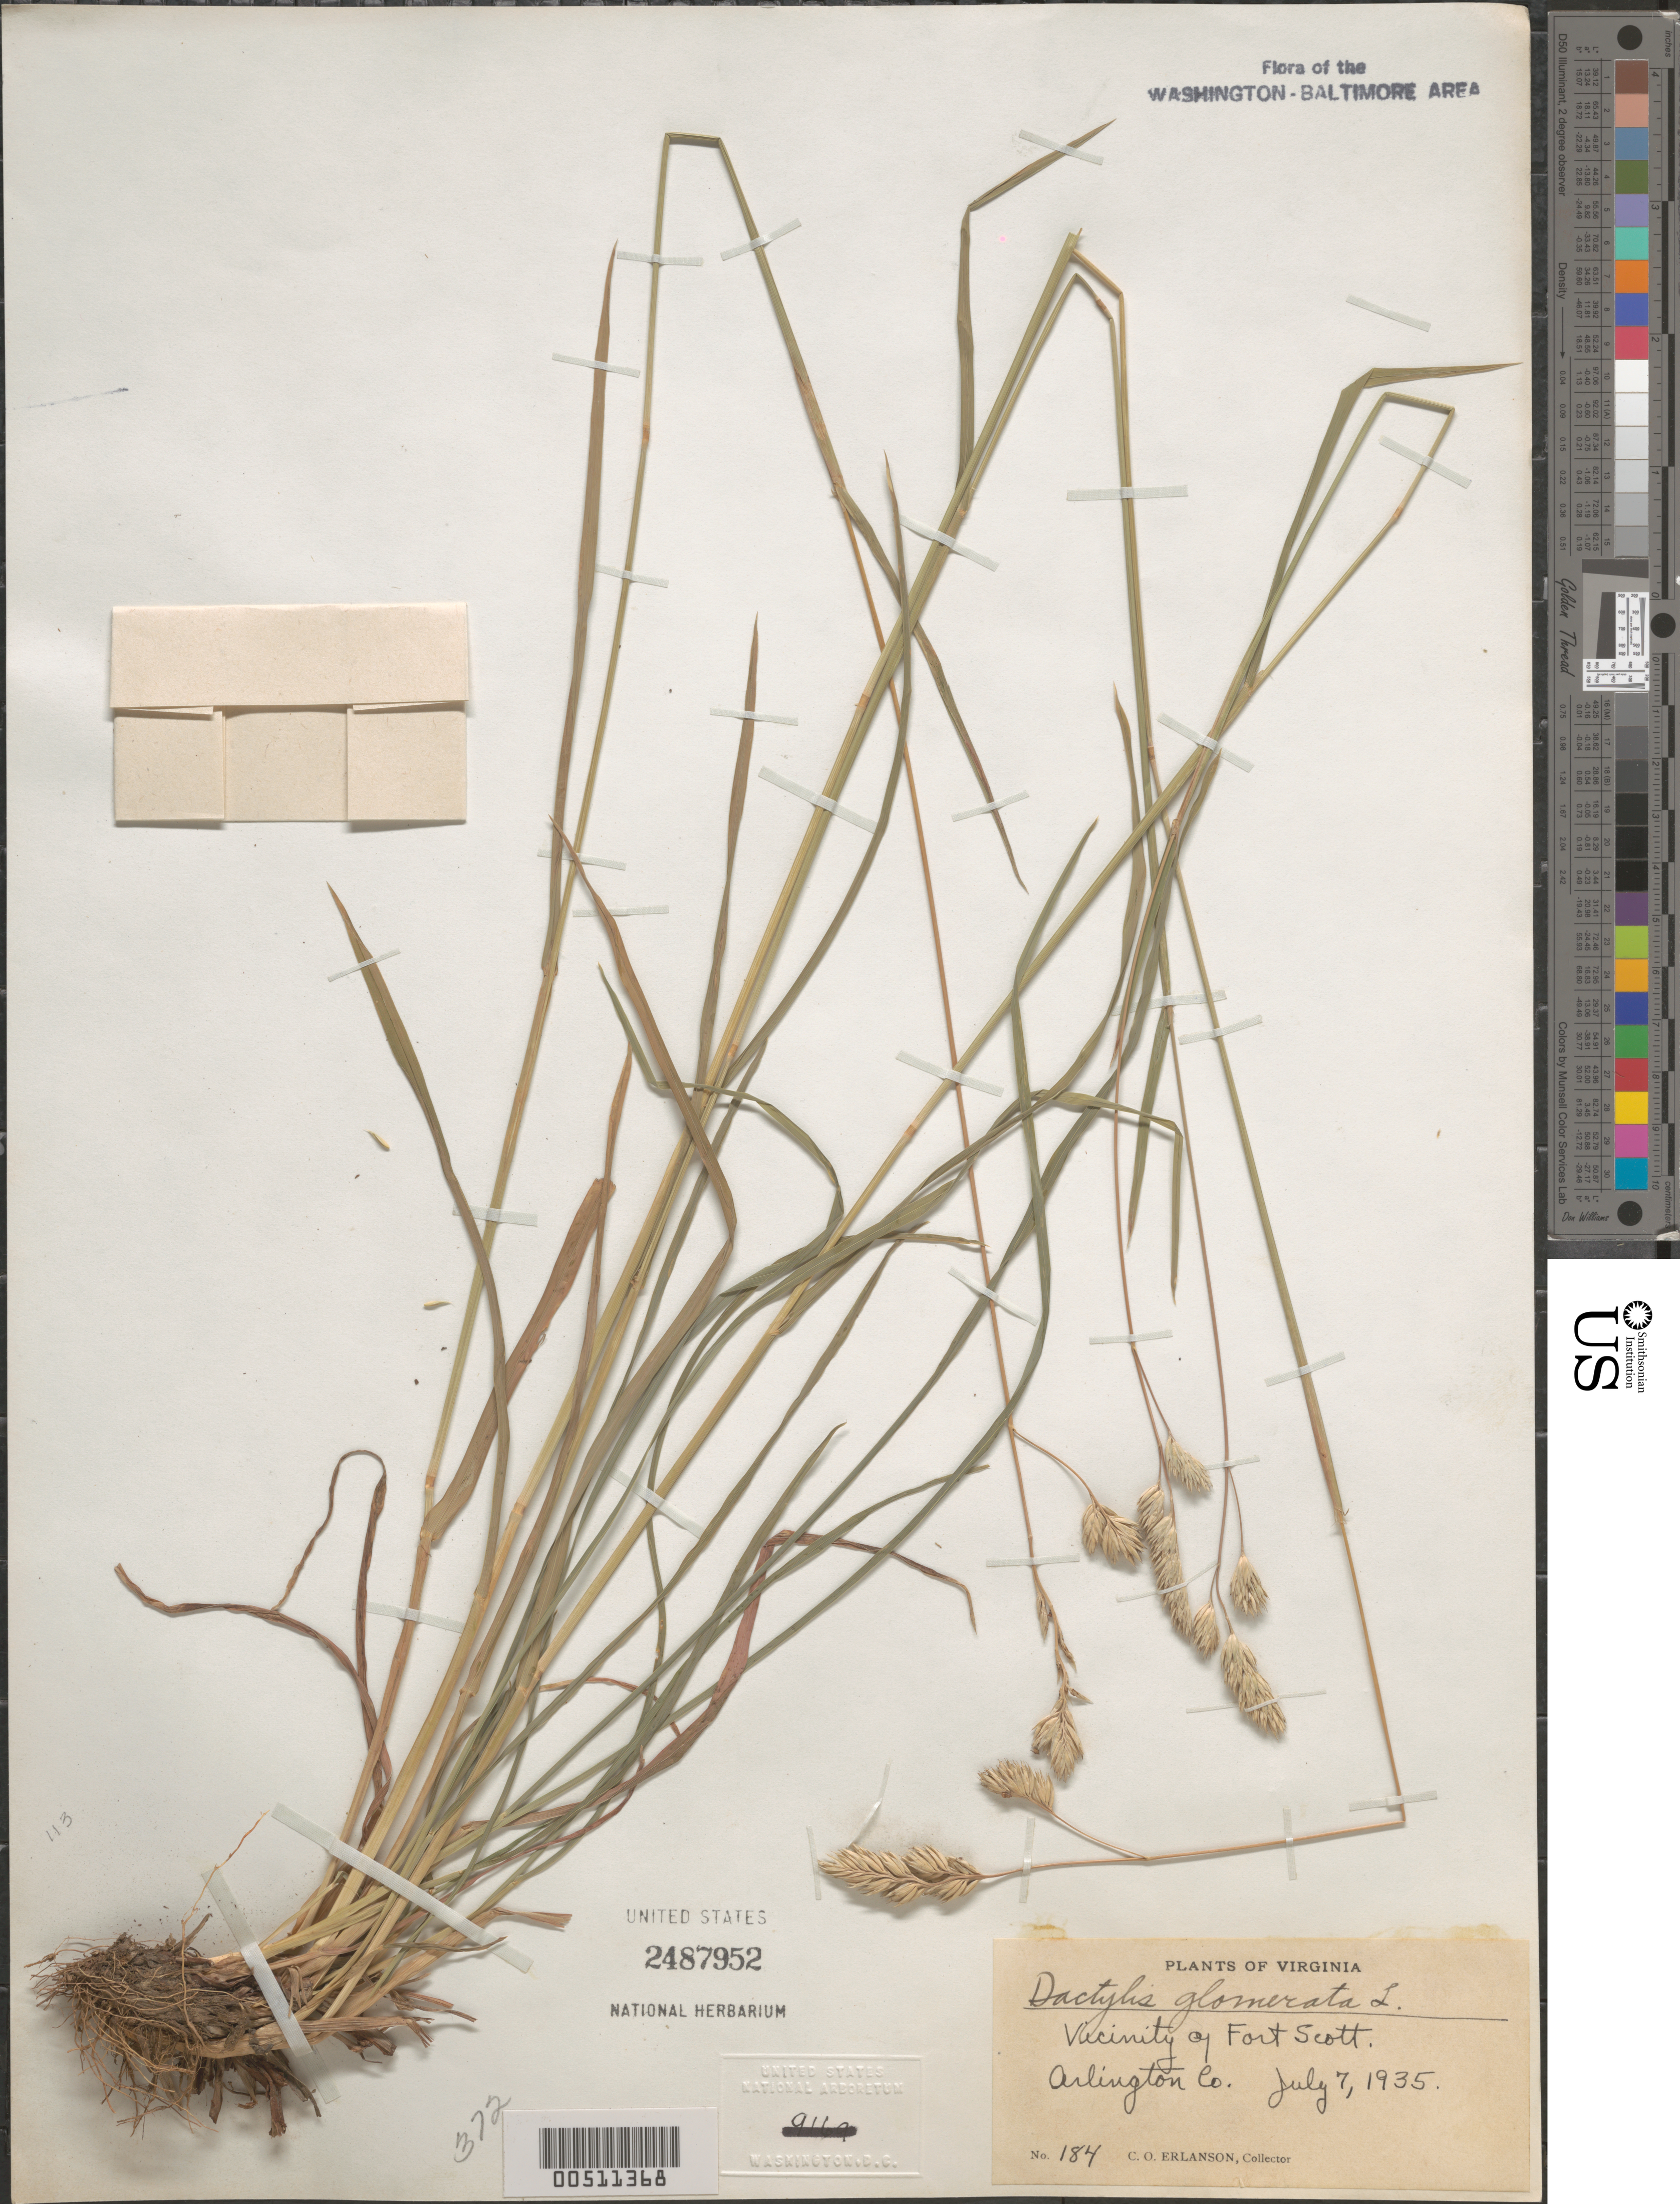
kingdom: Plantae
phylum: Tracheophyta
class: Liliopsida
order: Poales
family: Poaceae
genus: Dactylis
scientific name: Dactylis glomerata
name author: L.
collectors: C. O. Erlanson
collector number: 184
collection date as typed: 07 Jul 1935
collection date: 1935-07-07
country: United States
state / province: Virginia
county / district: Arlington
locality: Fort Scott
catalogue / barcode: US 2487952